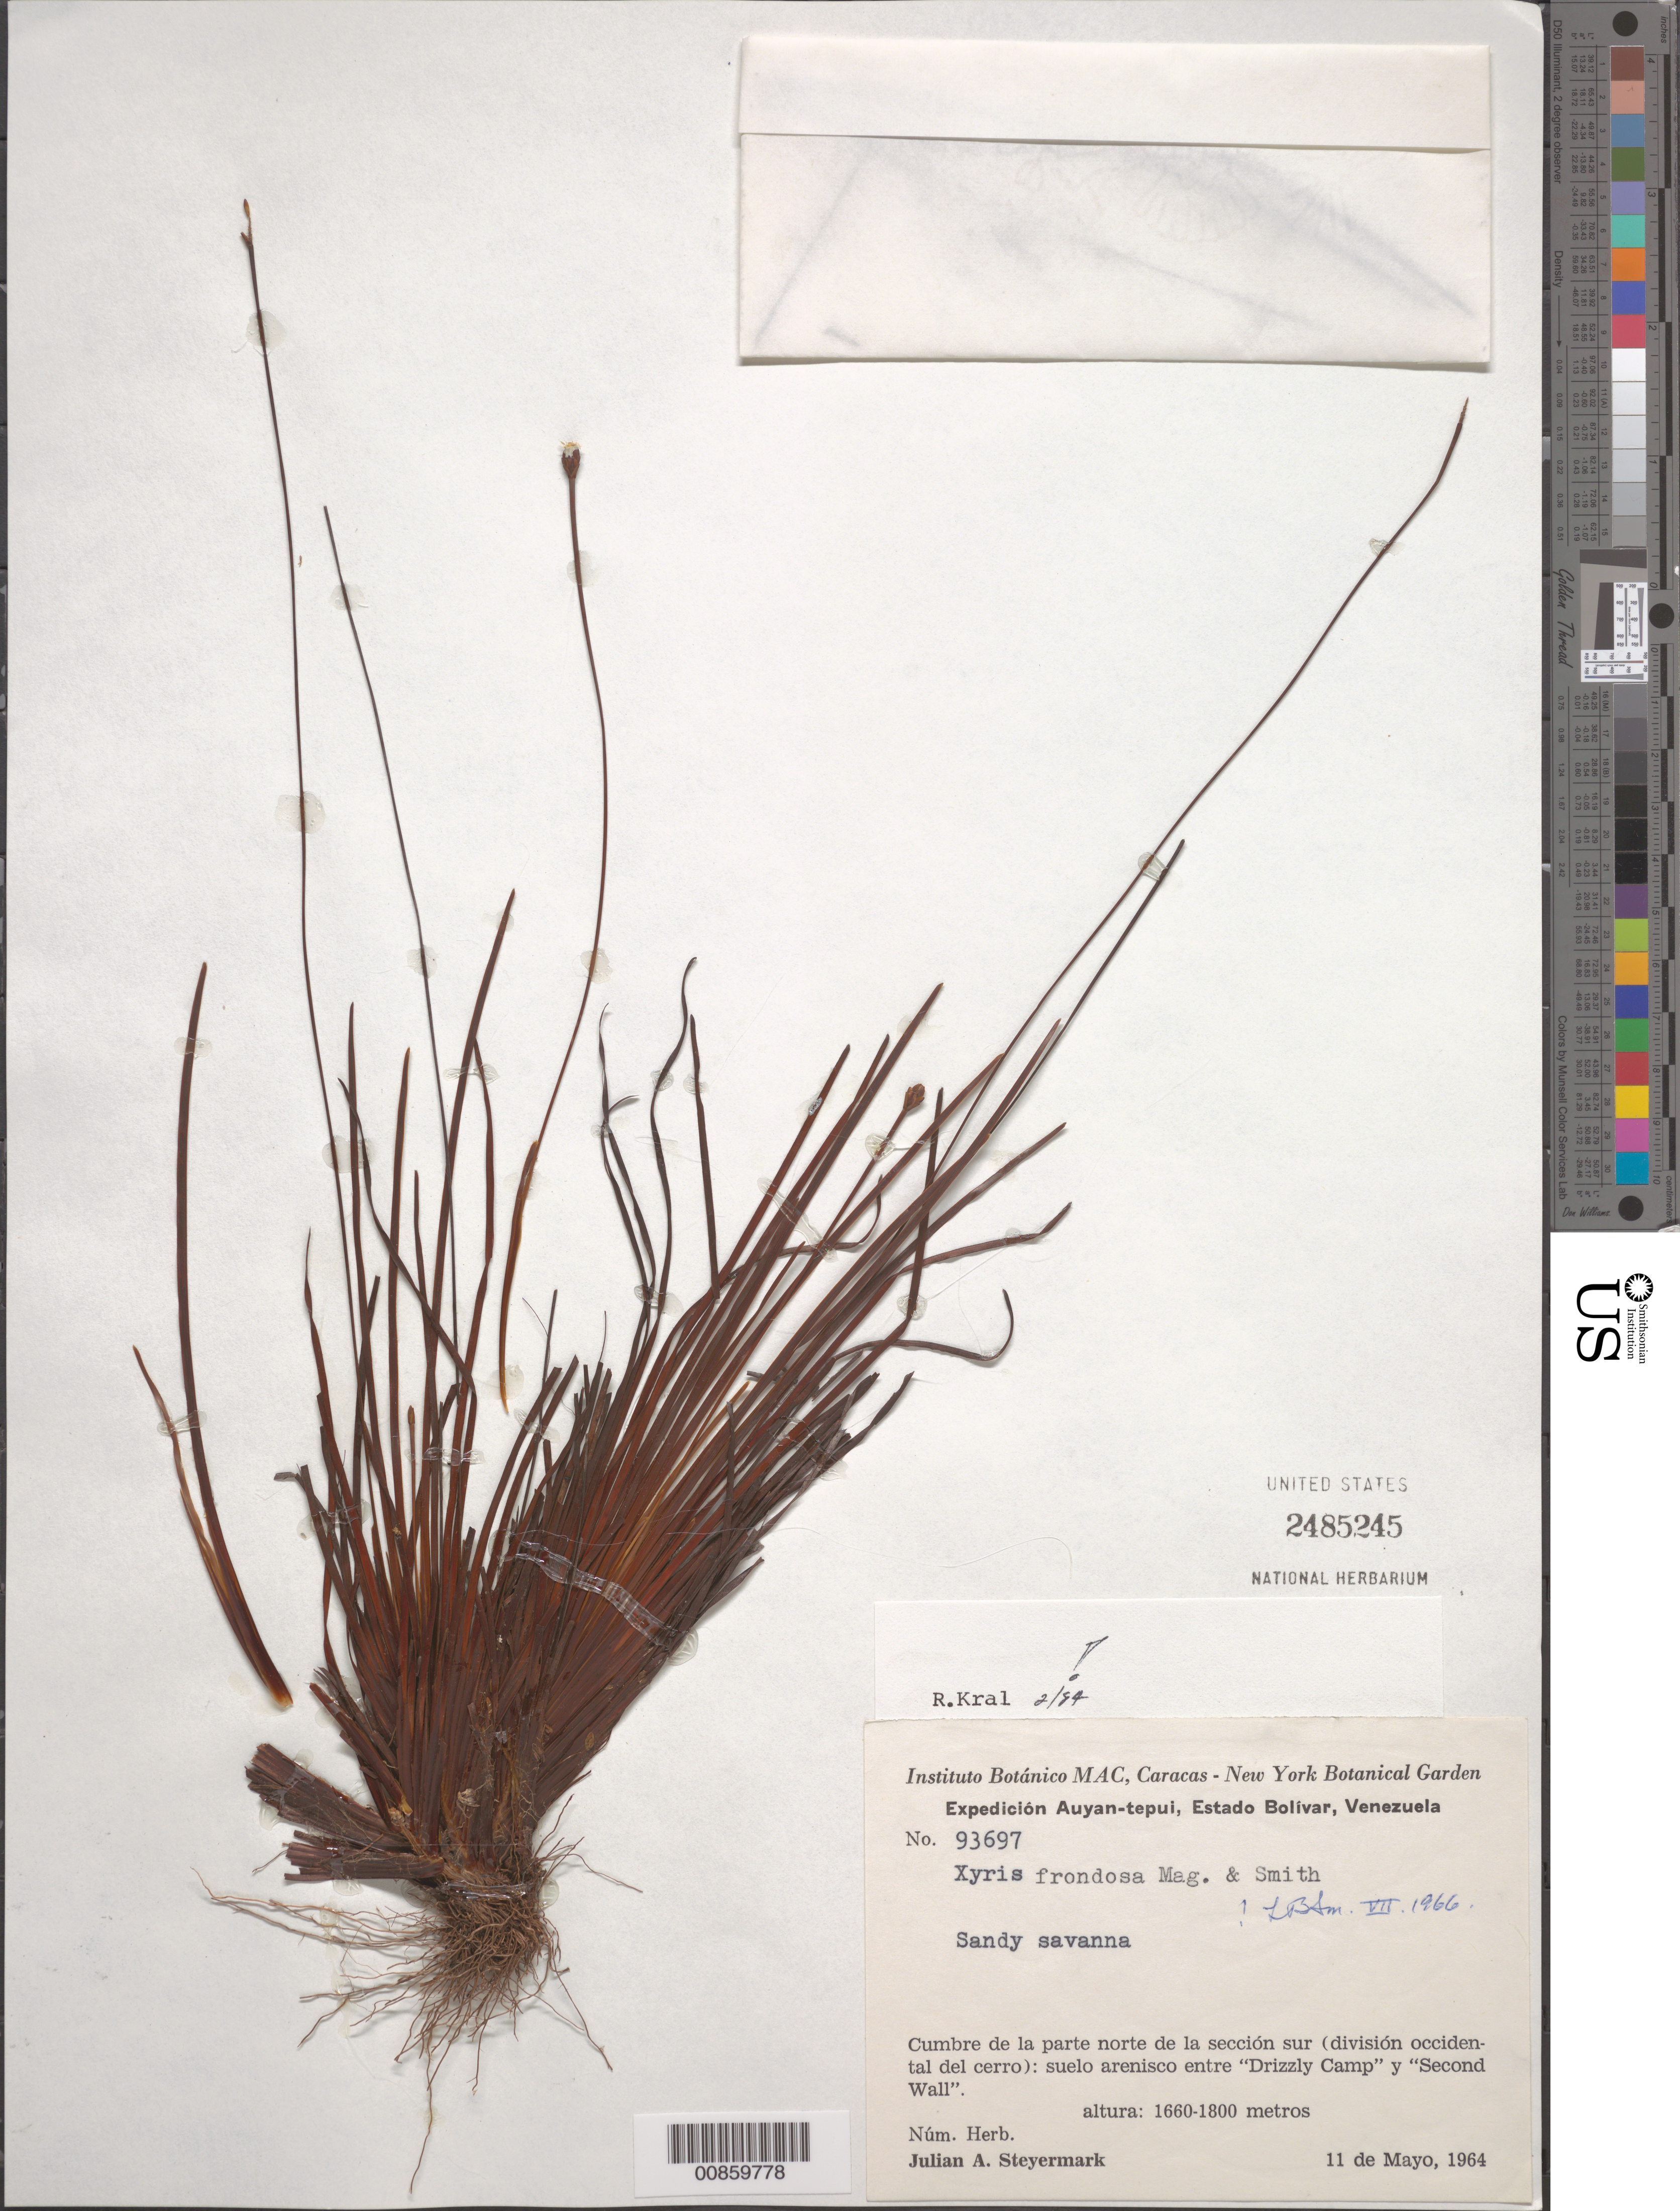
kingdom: Plantae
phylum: Tracheophyta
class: Liliopsida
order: Poales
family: Xyridaceae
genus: Xyris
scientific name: Xyris frondosa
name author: Maguire & L.B. Sm.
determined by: Kral, Robert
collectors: J. Steyermark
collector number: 93697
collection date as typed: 11-May-64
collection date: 1964-05-11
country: Venezuela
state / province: Bolívar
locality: Auyan-tepuí, cumbre de la parte norte de la sección sur (div. occidental del cerro): entre "Drizzly Camp" y "Second Wall"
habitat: Sandy savanna; suelo arenisco.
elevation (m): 1660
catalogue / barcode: US 2485245